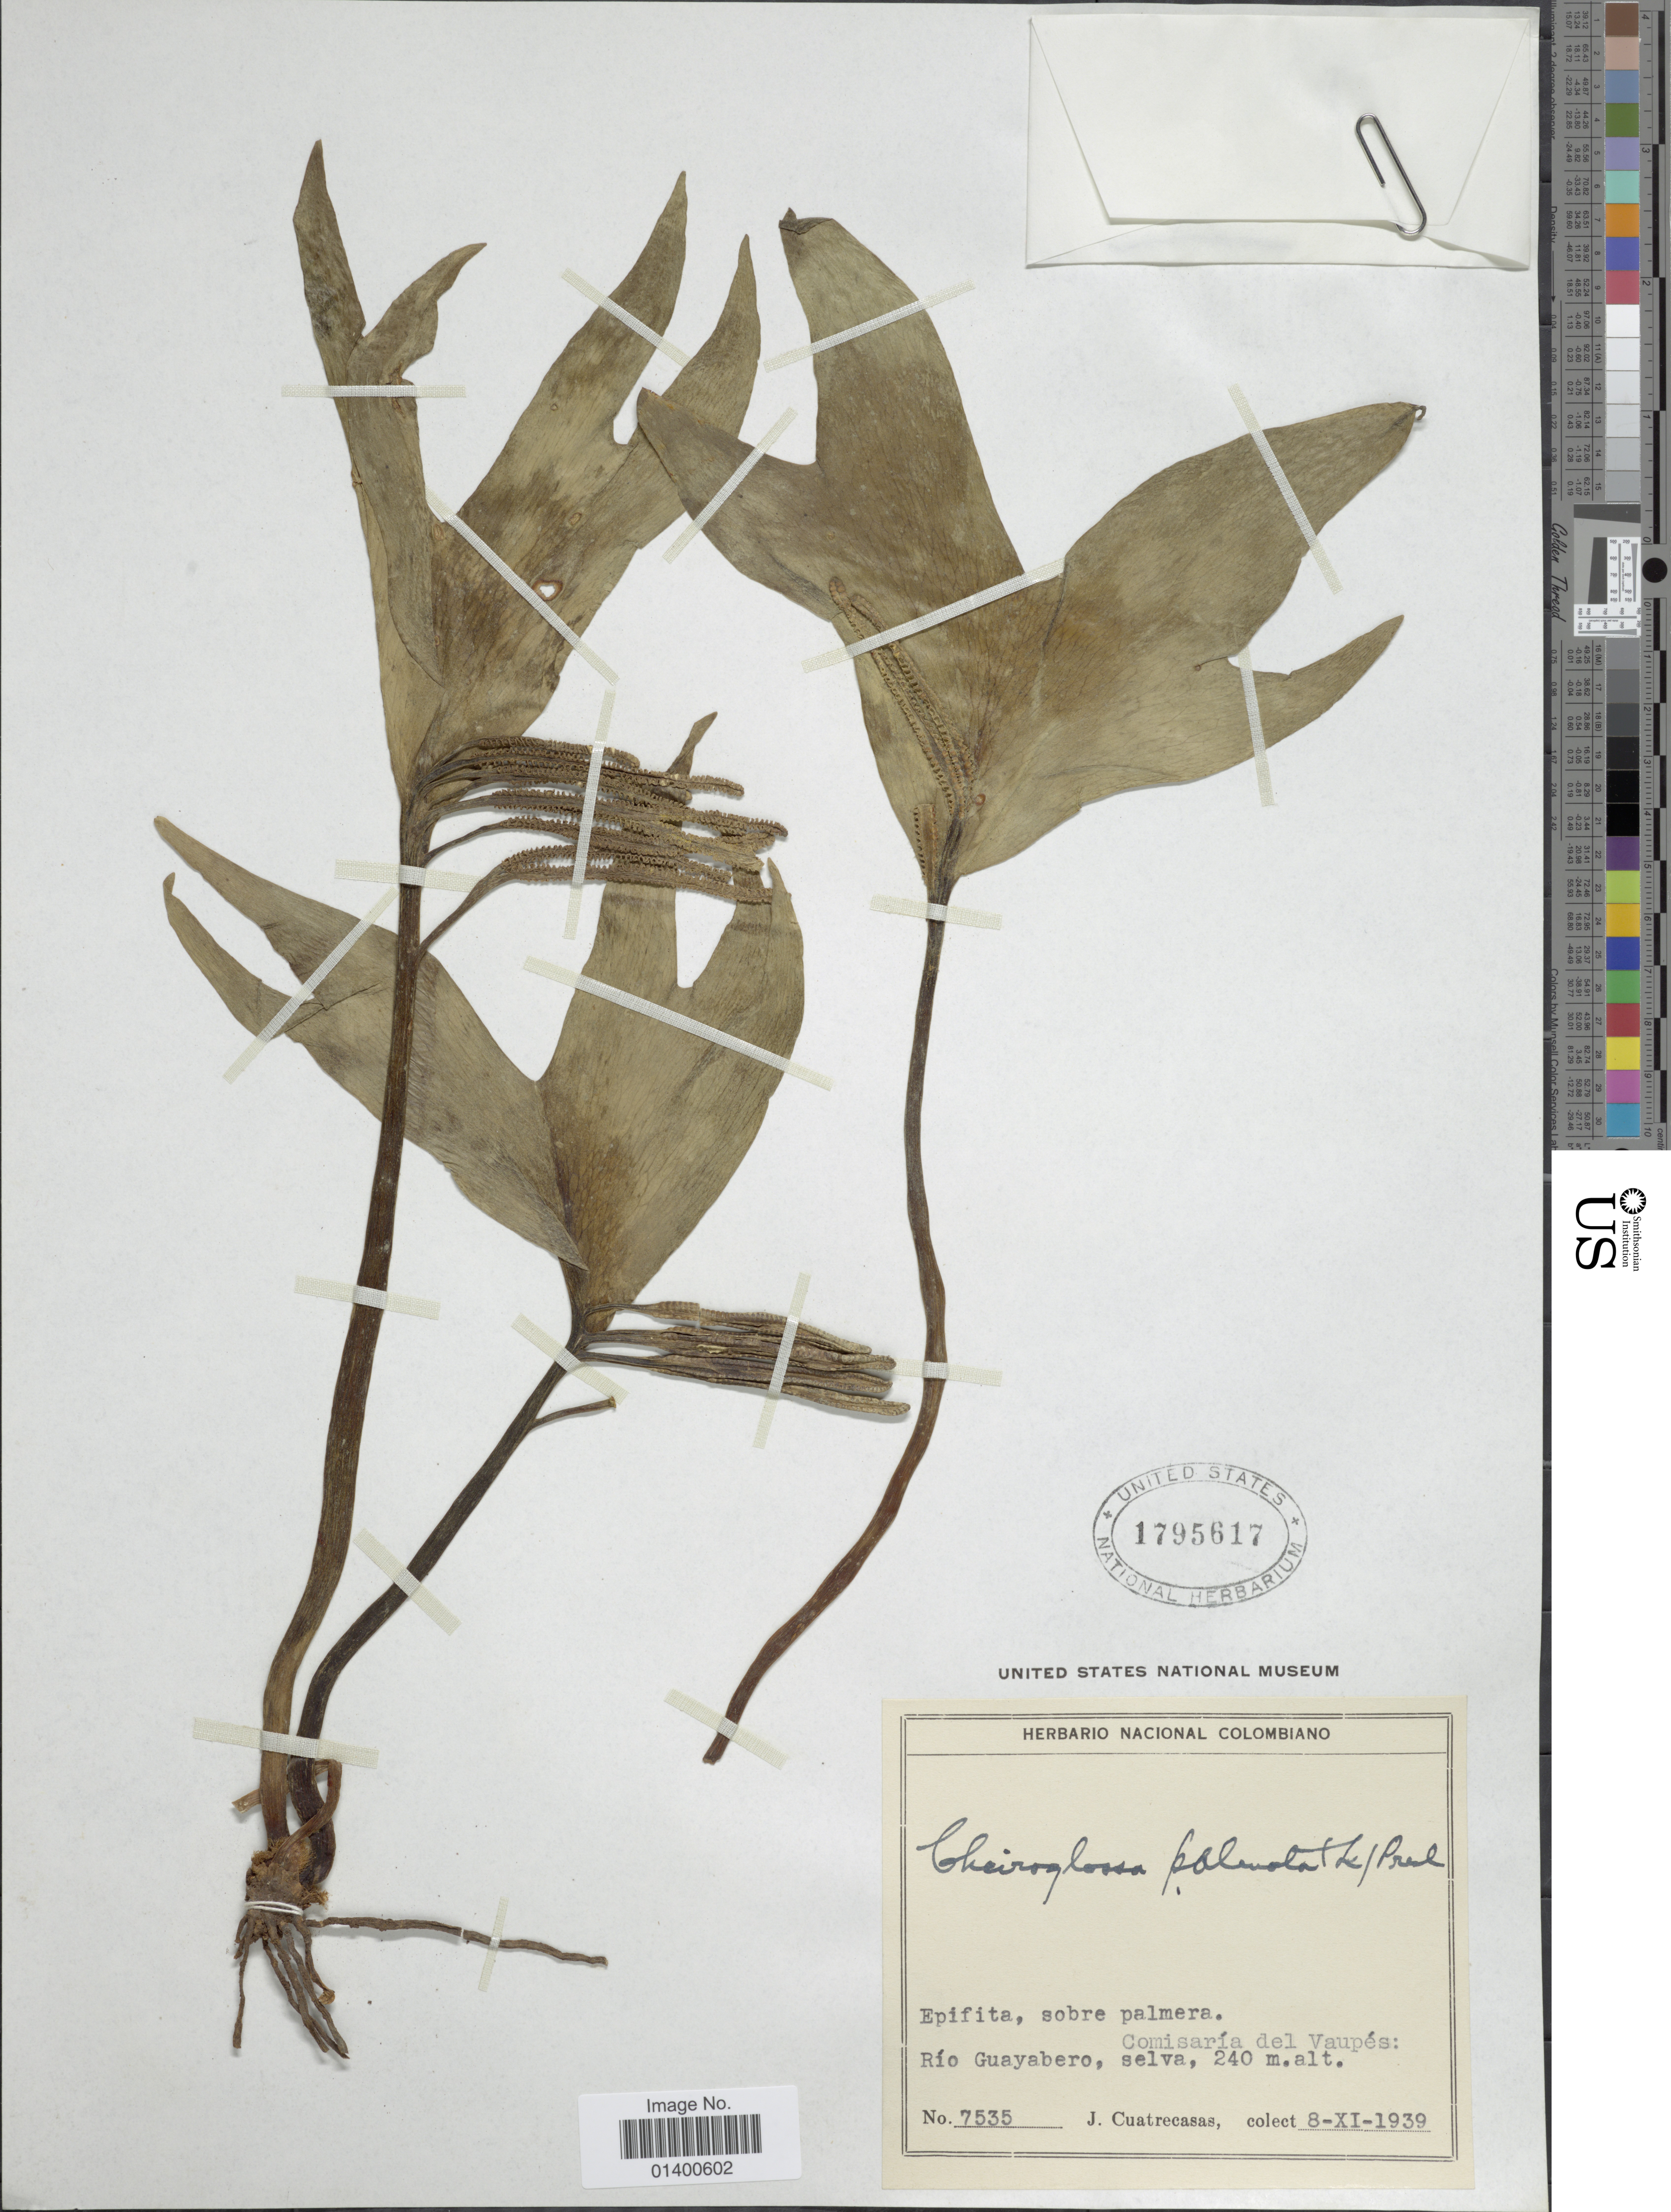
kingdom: Plantae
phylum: Tracheophyta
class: Polypodiopsida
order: Ophioglossales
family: Ophioglossaceae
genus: Cheiroglossa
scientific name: Cheiroglossa palmata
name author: (L.) C. Presl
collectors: J. Cuatrecasas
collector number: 7535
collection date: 1939-11-08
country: Colombia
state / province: Vaupés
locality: Comisaria del Vaupes, Rio Guayabero, selva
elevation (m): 240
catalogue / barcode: US 1795617